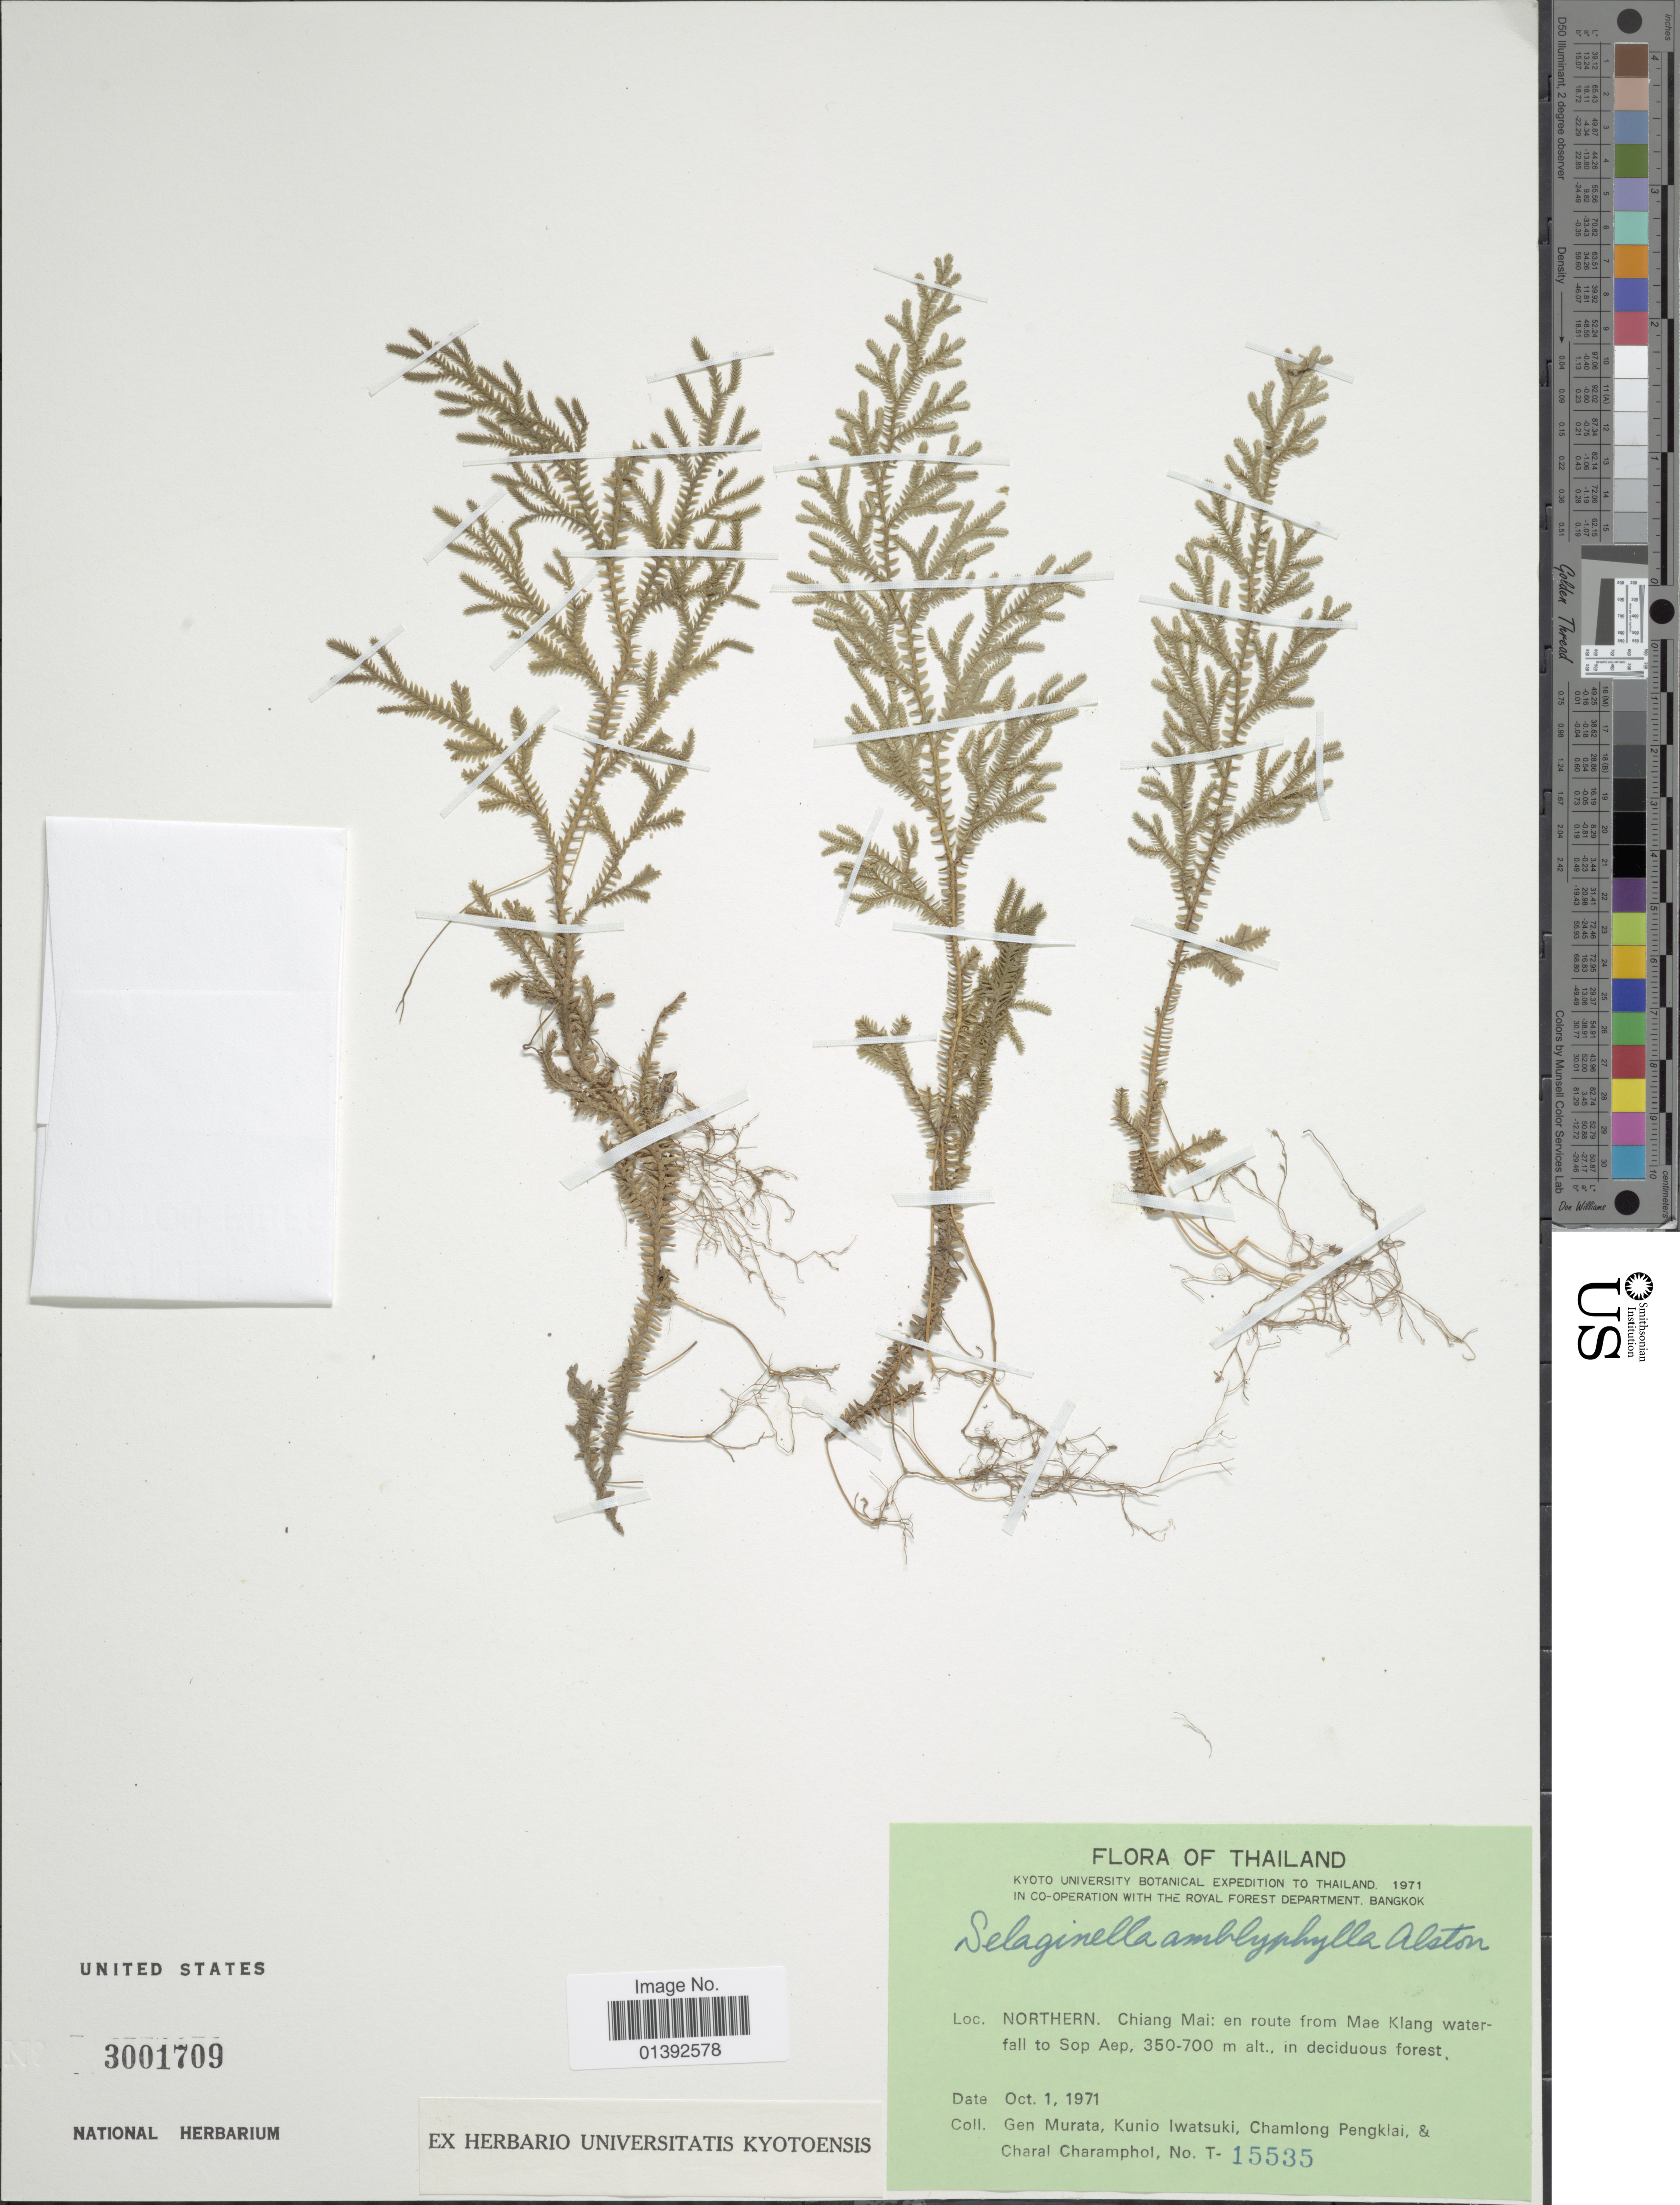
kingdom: Plantae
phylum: Tracheophyta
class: Lycopodiopsida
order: Selaginellales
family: Selaginellaceae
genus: Selaginella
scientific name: Selaginella amblyphylla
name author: Alston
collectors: G. Murata, K. Iwatsuki, C. Pengklai & C. Charamphoi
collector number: T-15535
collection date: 1971-10-01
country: Thailand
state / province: Chiang Mai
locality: Northern: en route from Mae Klang waterfall to Sop Aep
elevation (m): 350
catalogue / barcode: US 3001709